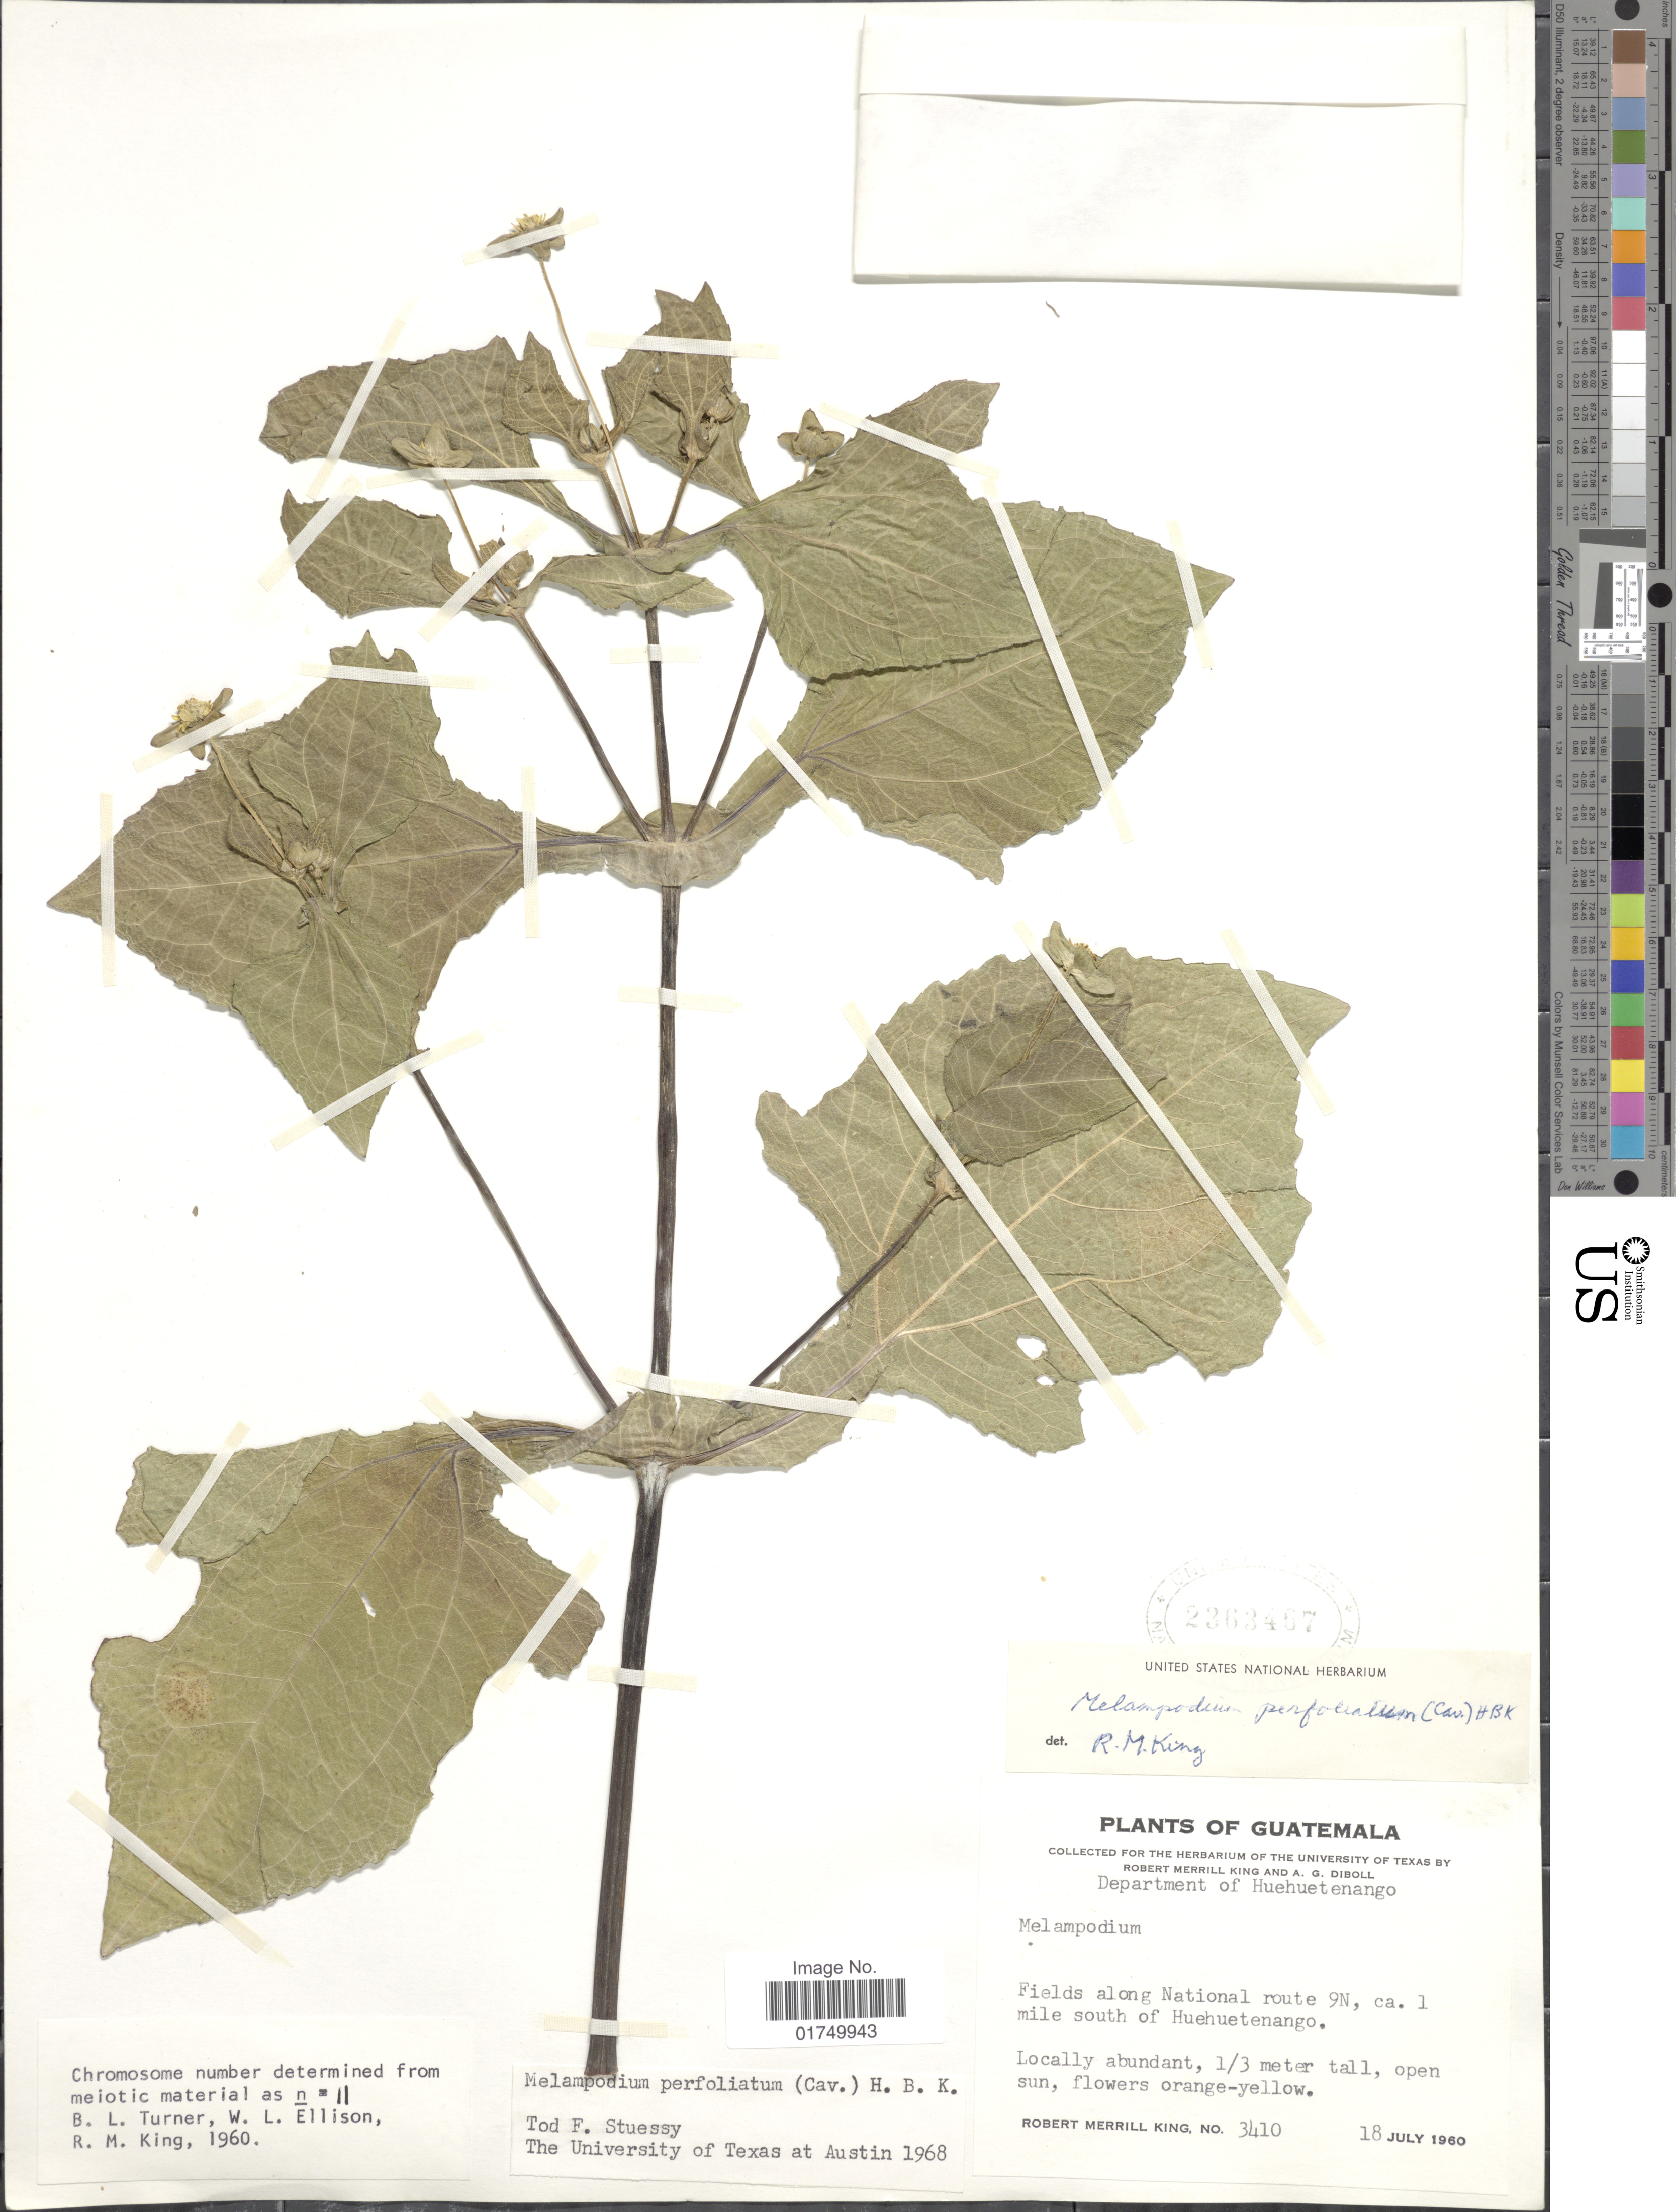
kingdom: Plantae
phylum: Tracheophyta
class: Magnoliopsida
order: Asterales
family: Asteraceae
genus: Melampodium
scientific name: Melampodium perfoliatum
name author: (Cav.) Kunth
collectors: R. M. King & A. Diboll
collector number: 3410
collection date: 1960-07-18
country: Guatemala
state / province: Huehuetenango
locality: Fields along National route 9N, ca. 1 mile south of Huehuetenango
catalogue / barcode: US 2363467